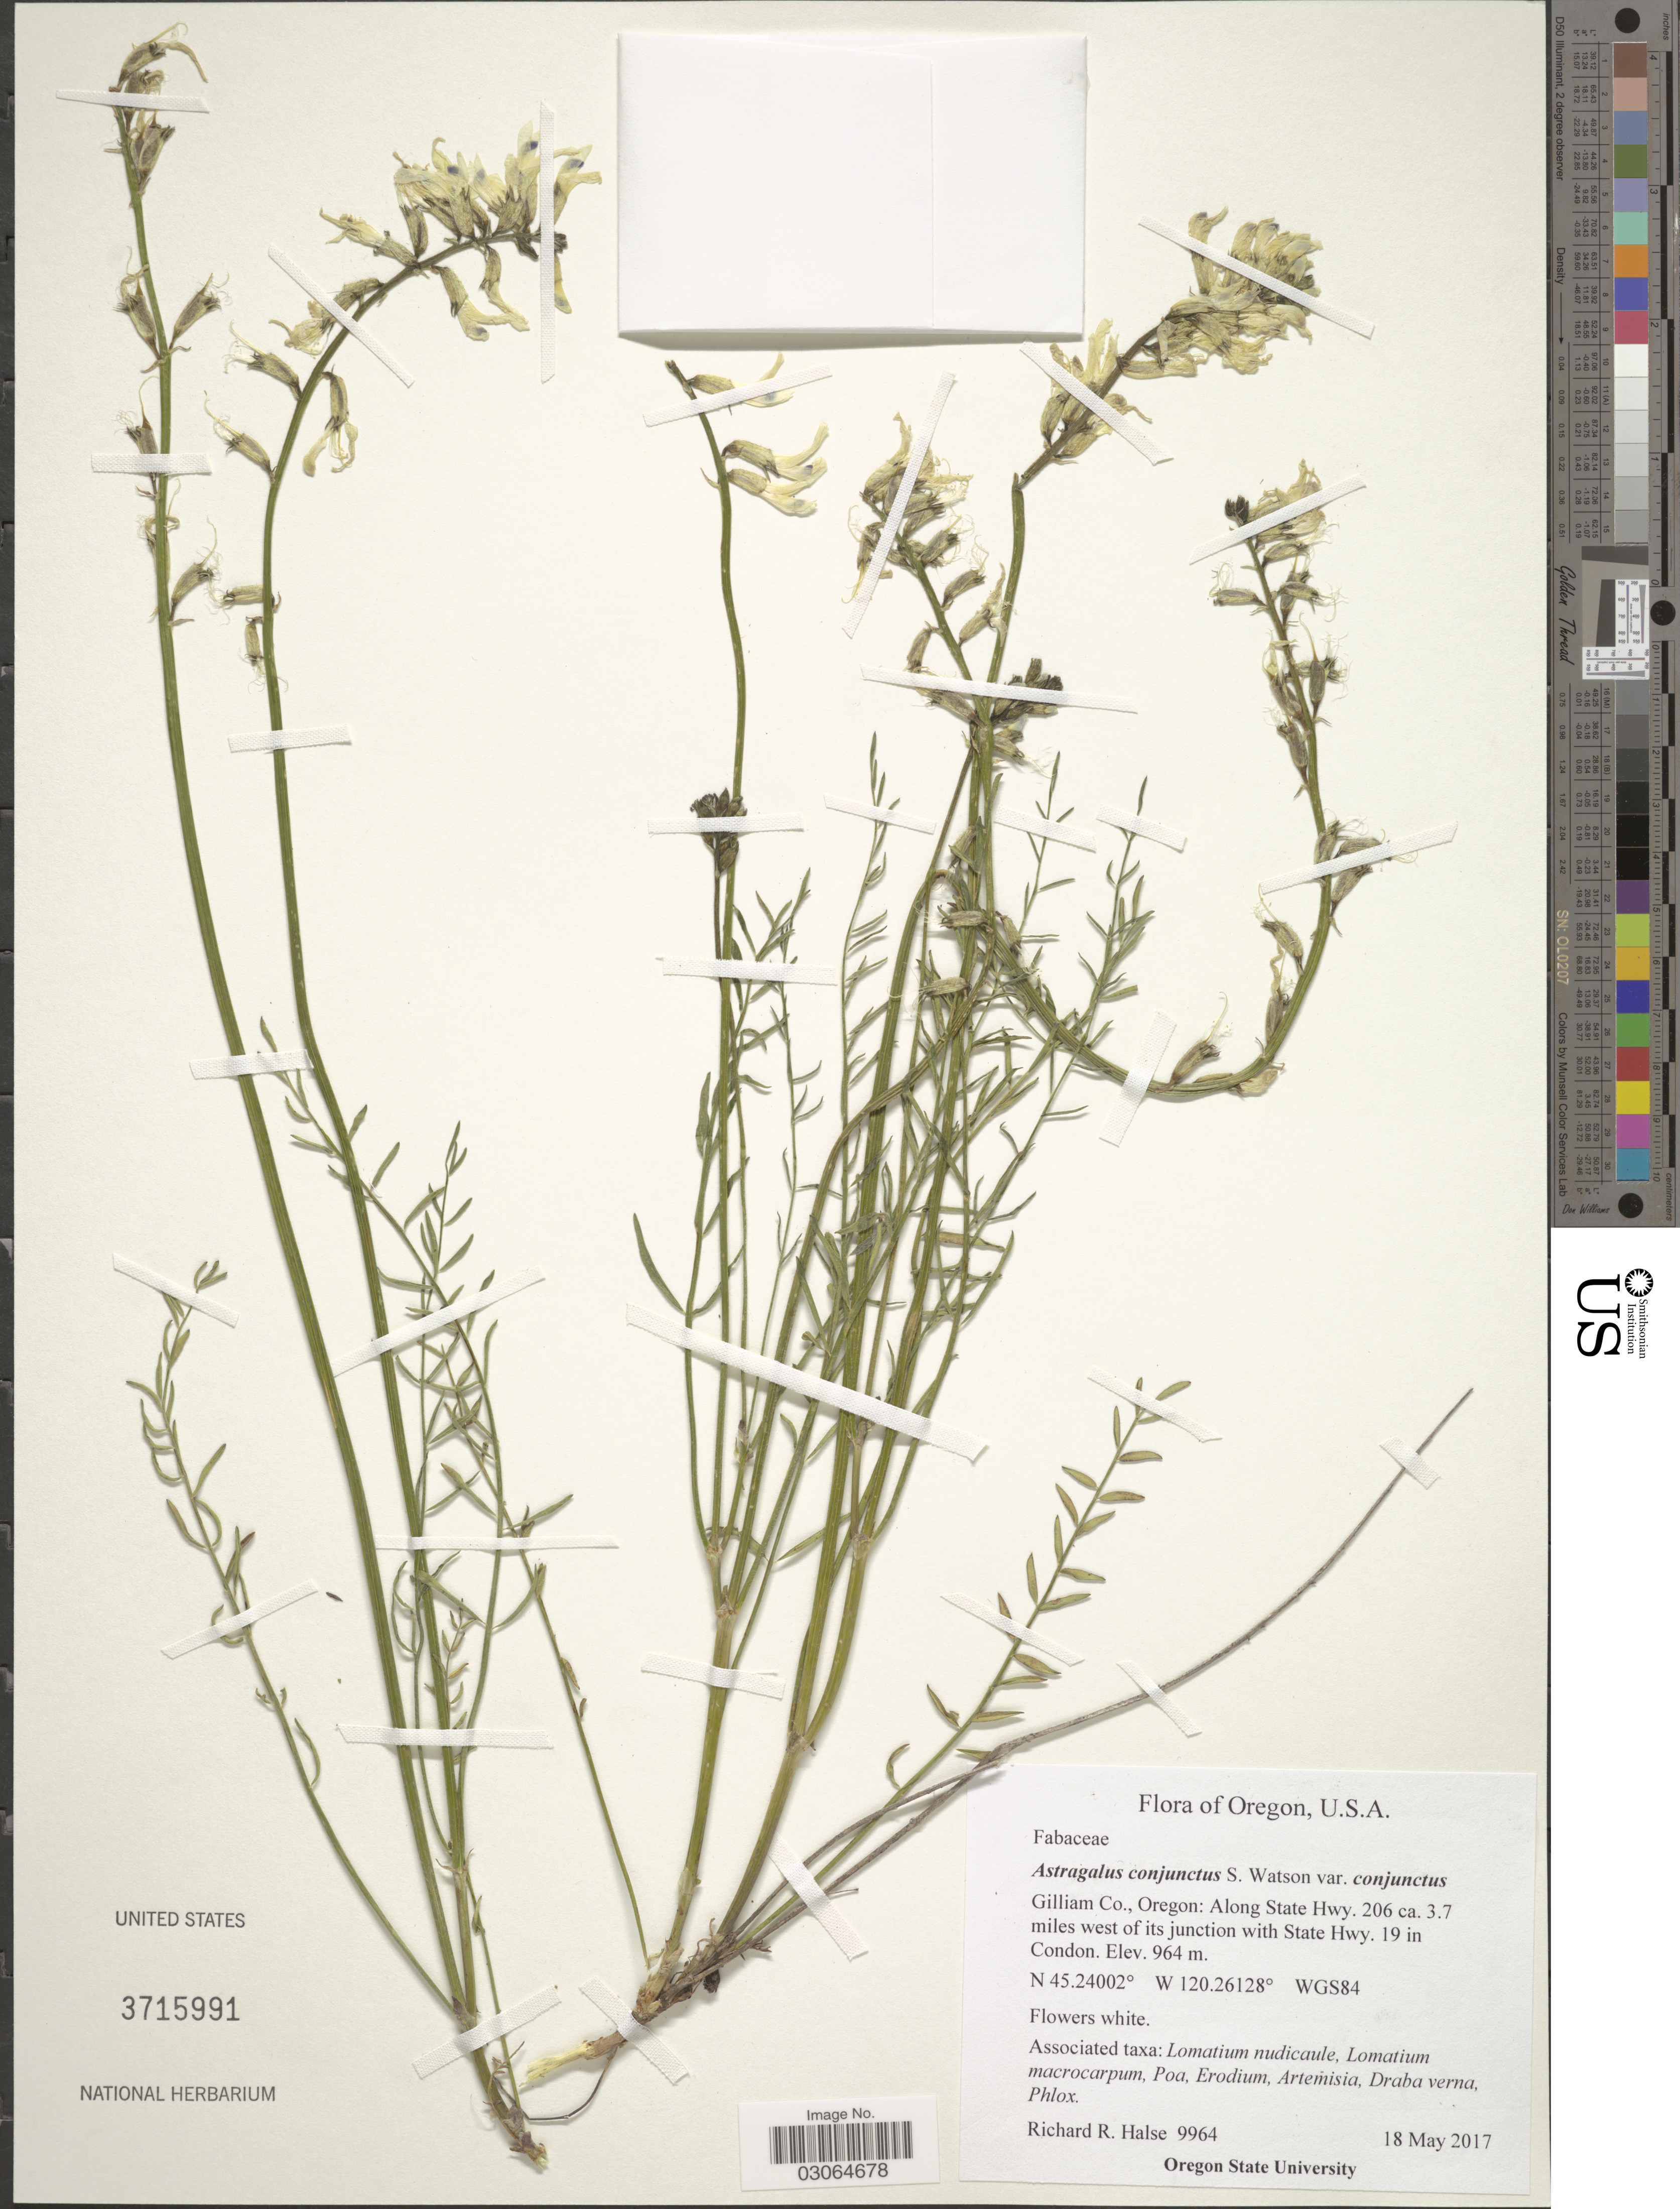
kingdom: Plantae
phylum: Tracheophyta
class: Magnoliopsida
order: Fabales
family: Fabaceae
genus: Astragalus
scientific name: Astragalus conjunctus var. conjunctus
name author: S. Watson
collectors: R. Halse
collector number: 9964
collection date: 2017-05-18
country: United States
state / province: Oregon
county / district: Gilliam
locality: Gilliam Co. Along State Hwy. 206 ca. 3.7 miles west of its junction with State Hwy. 19 in Condon.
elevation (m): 964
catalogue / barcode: US 3715991